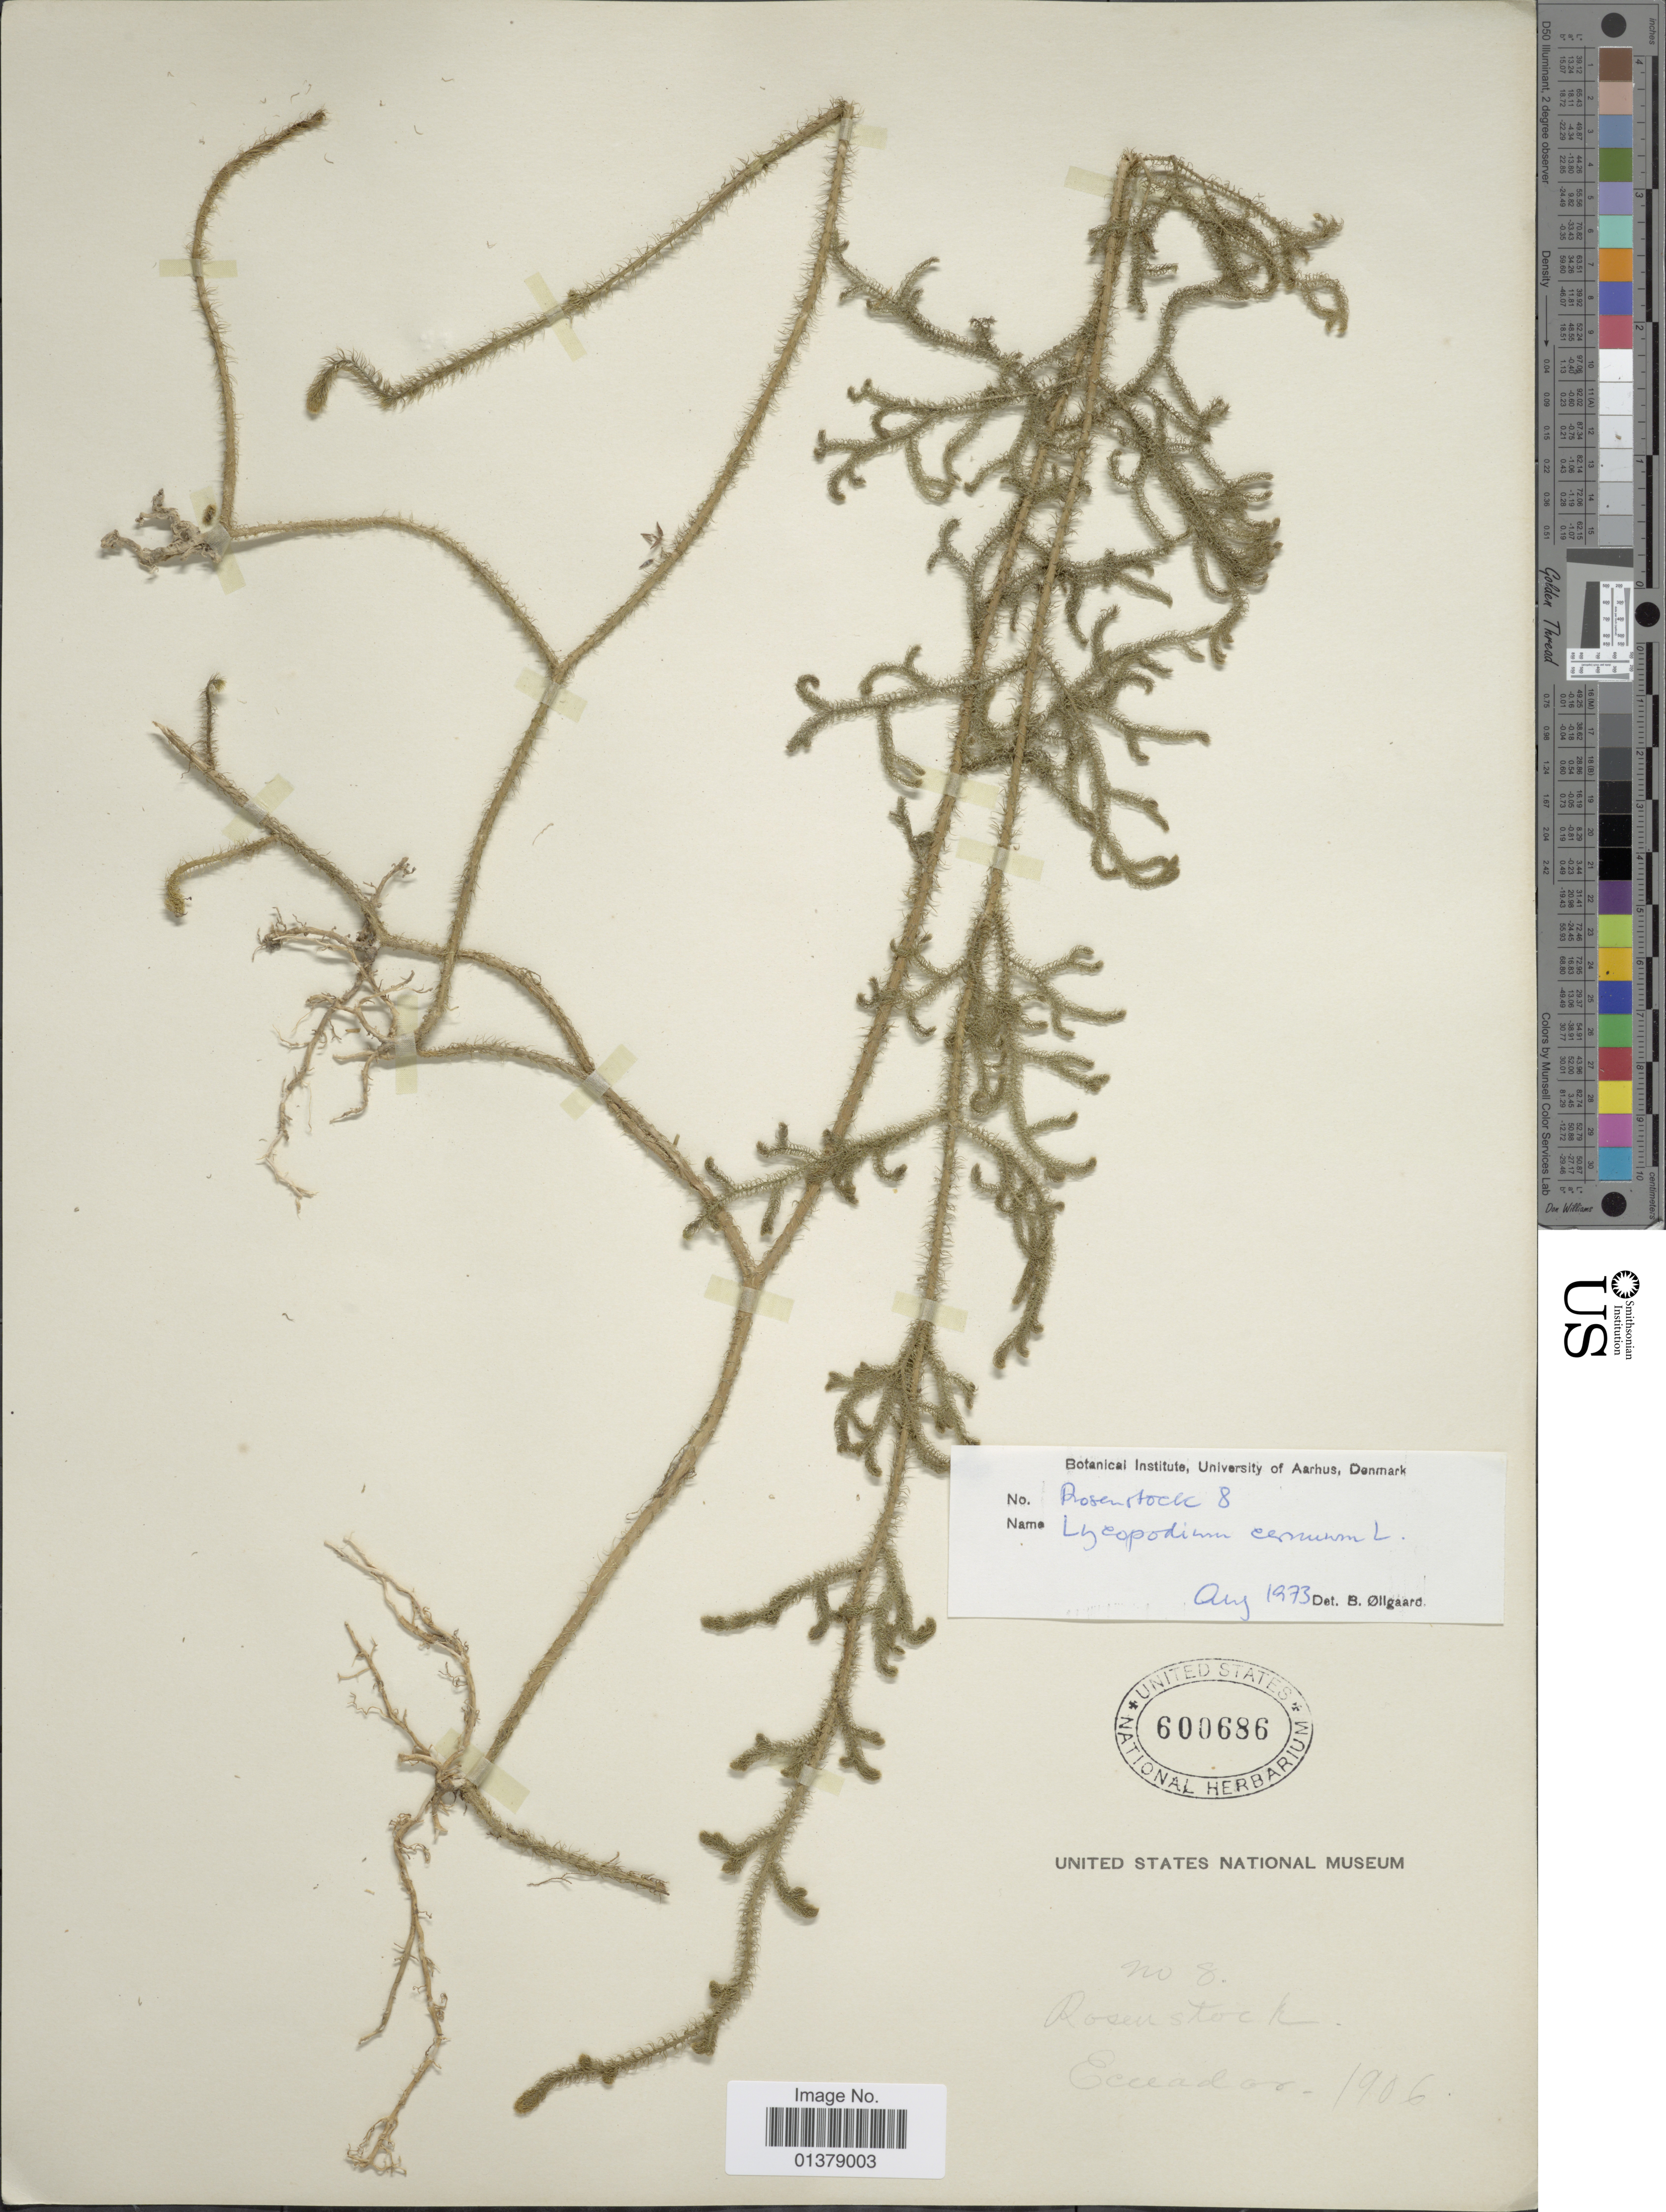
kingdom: Plantae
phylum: Tracheophyta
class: Lycopodiopsida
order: Lycopodiales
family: Lycopodiaceae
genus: Palhinhaea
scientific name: Palhinhaea cernua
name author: (L.) Vasc. & Franco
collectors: -- Rosenstock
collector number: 8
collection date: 1906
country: Ecuador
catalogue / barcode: US 600686